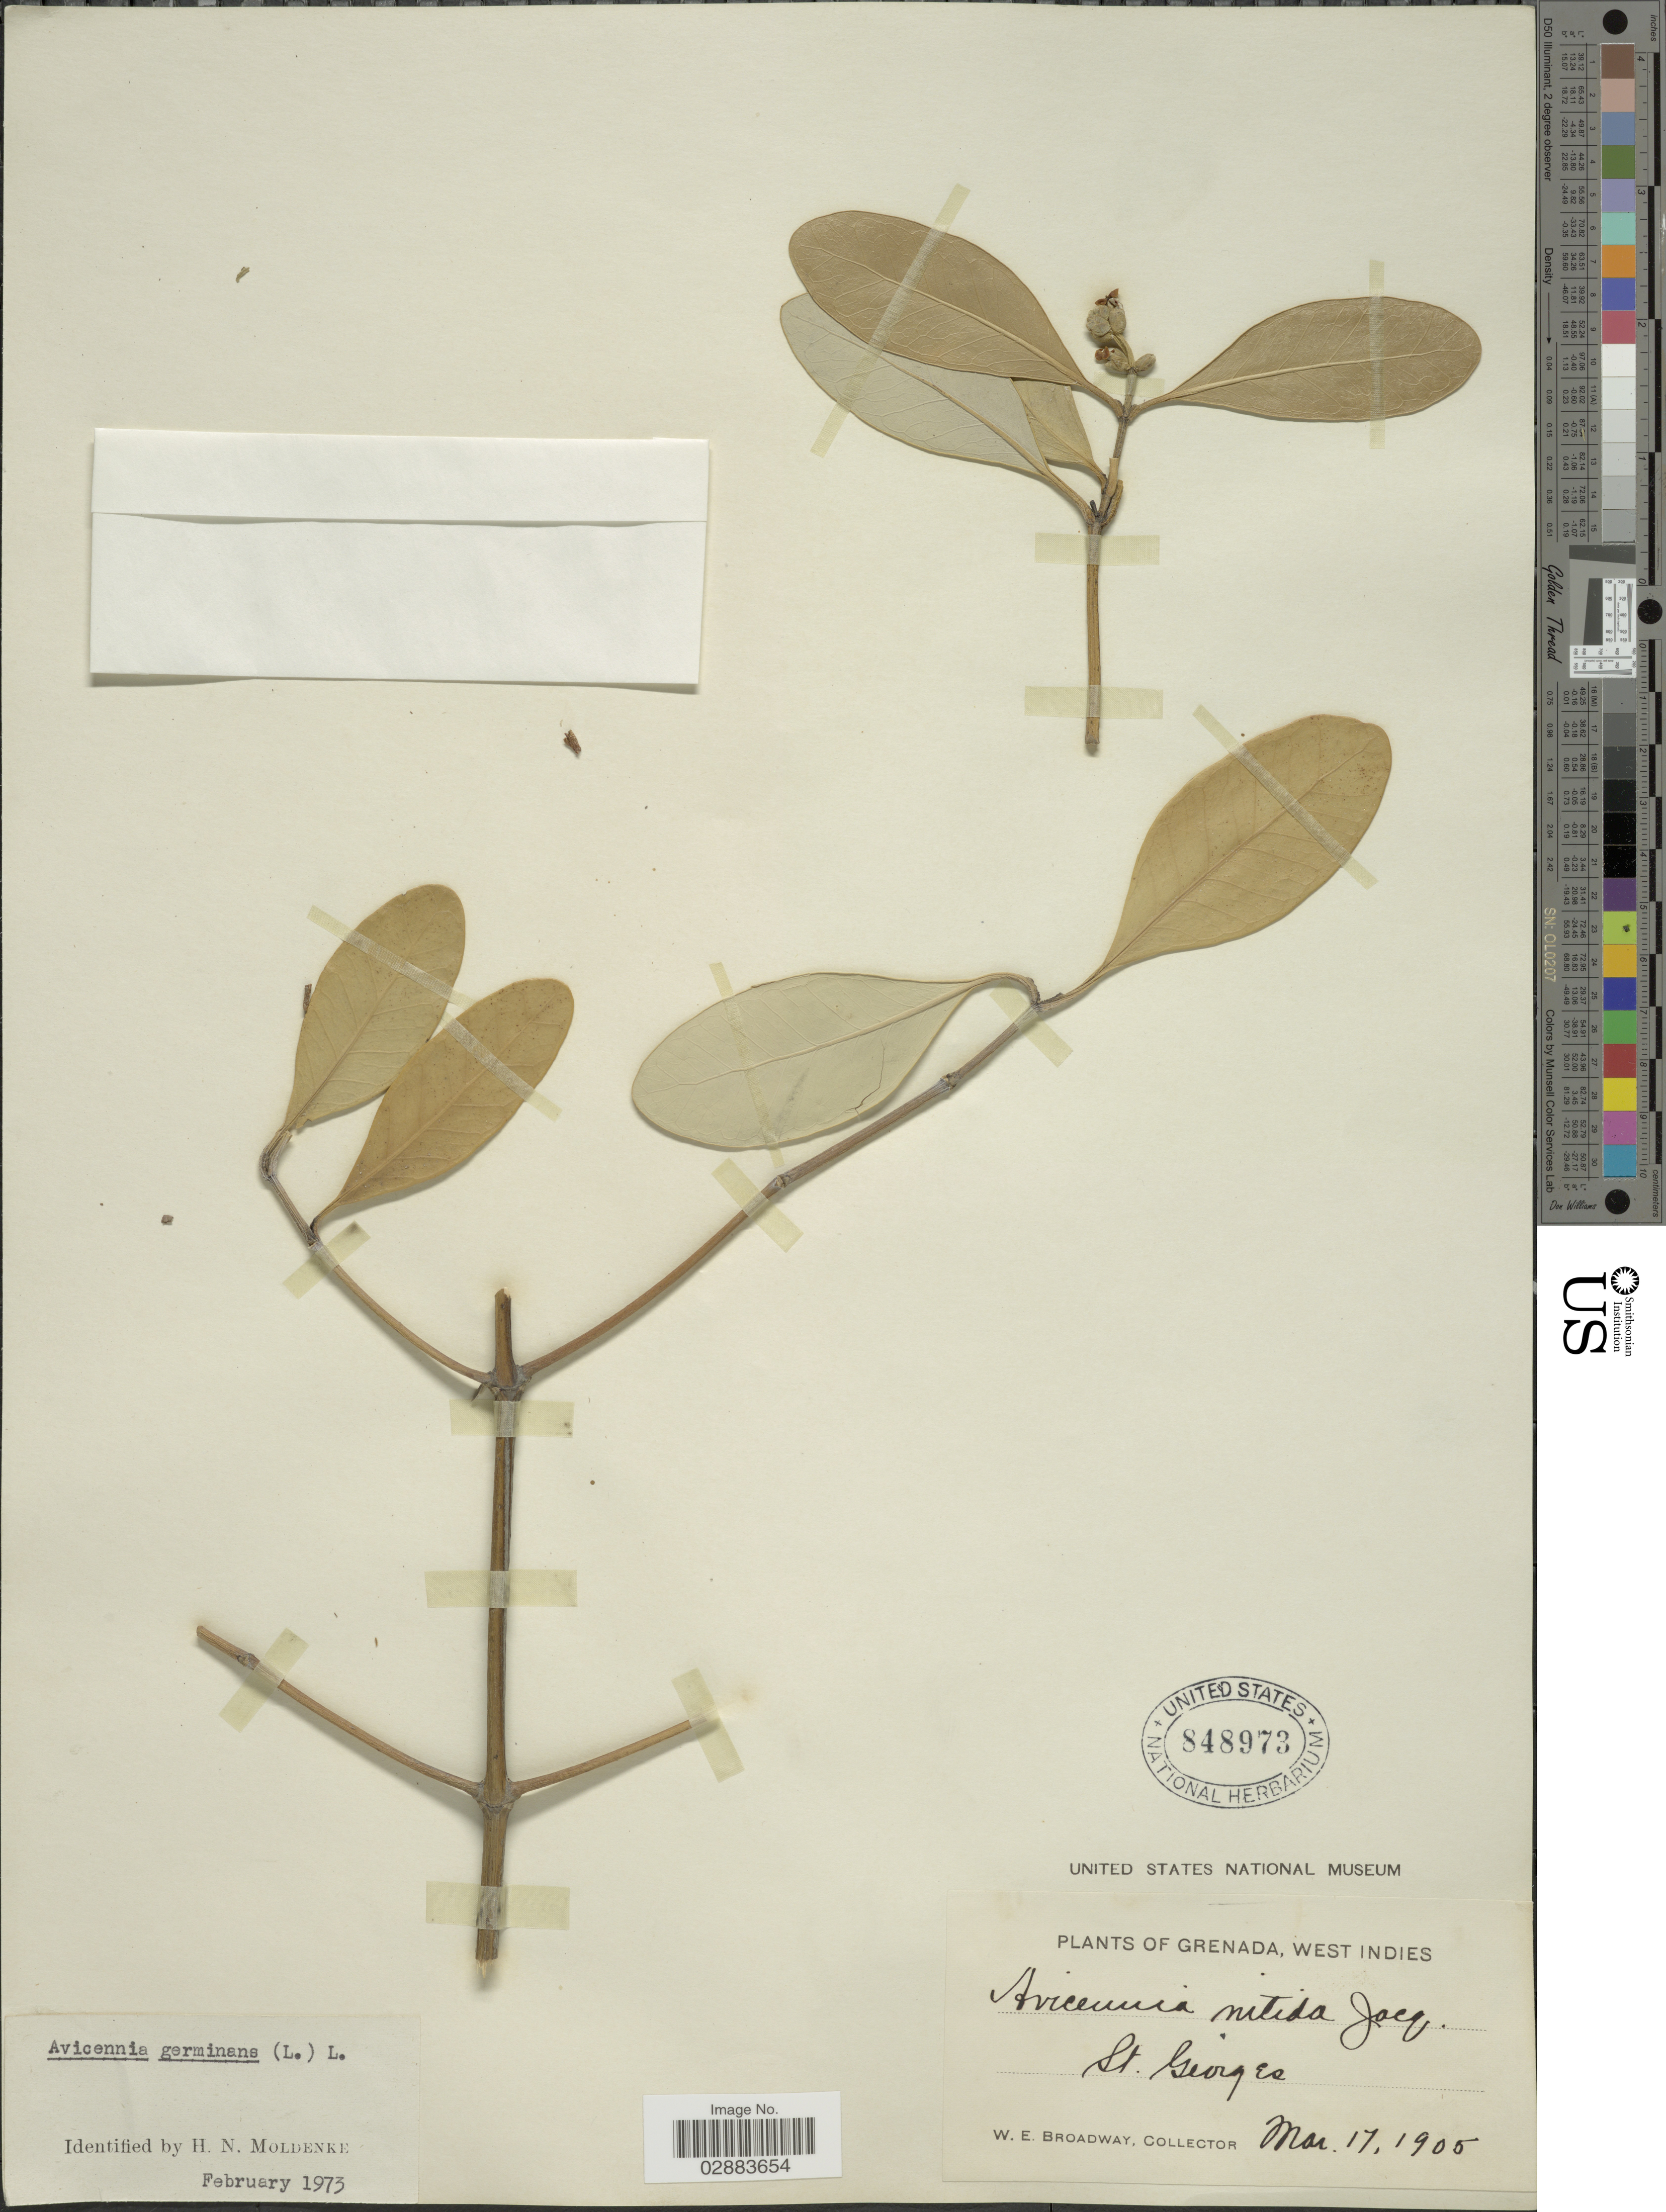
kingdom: Plantae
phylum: Tracheophyta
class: Magnoliopsida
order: Lamiales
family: Acanthaceae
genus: Avicennia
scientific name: Avicennia germinans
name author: (L.) L.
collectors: W. E. Broadway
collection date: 1905-03-17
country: Grenada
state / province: Saint George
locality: West Indies. St. Georges.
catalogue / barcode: US 848973